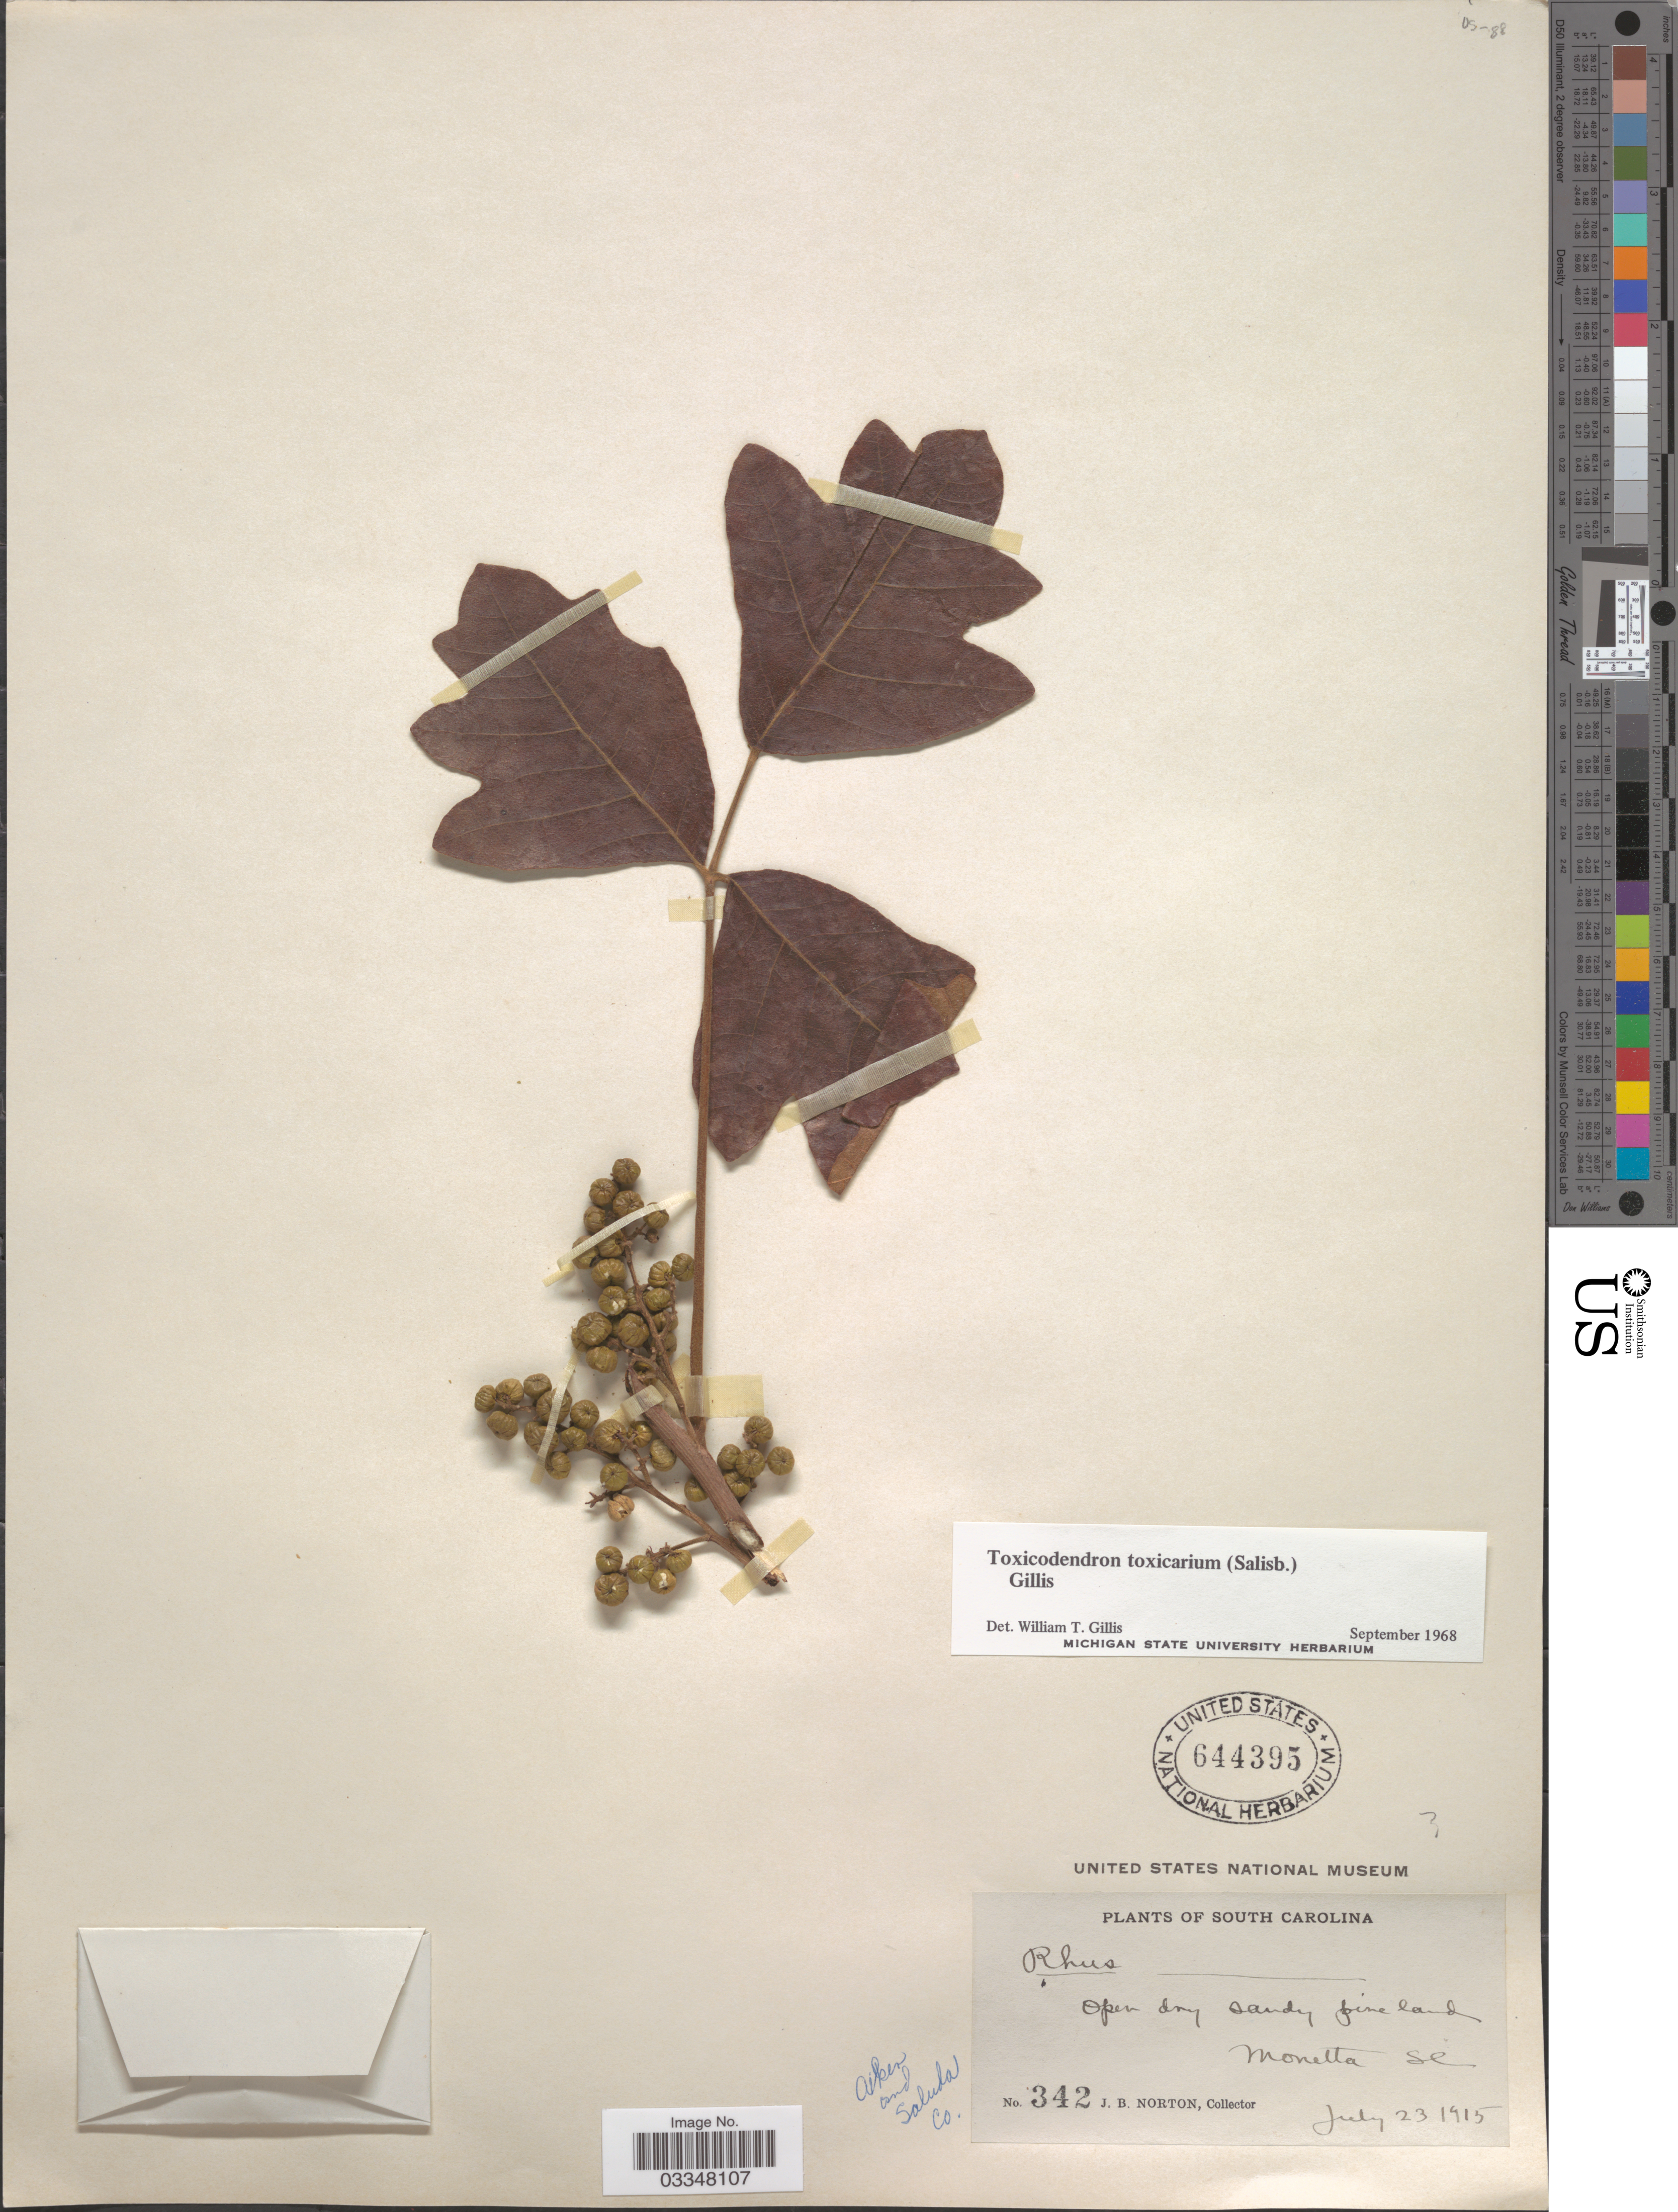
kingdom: Plantae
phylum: Tracheophyta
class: Magnoliopsida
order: Sapindales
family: Anacardiaceae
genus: Toxicodendron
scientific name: Toxicodendron toxicarium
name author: Gillis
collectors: J. B. Norton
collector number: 342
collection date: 1915-07-23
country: United States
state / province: South Carolina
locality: Monetta. Aiken and Saluda Co.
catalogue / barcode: US 644395